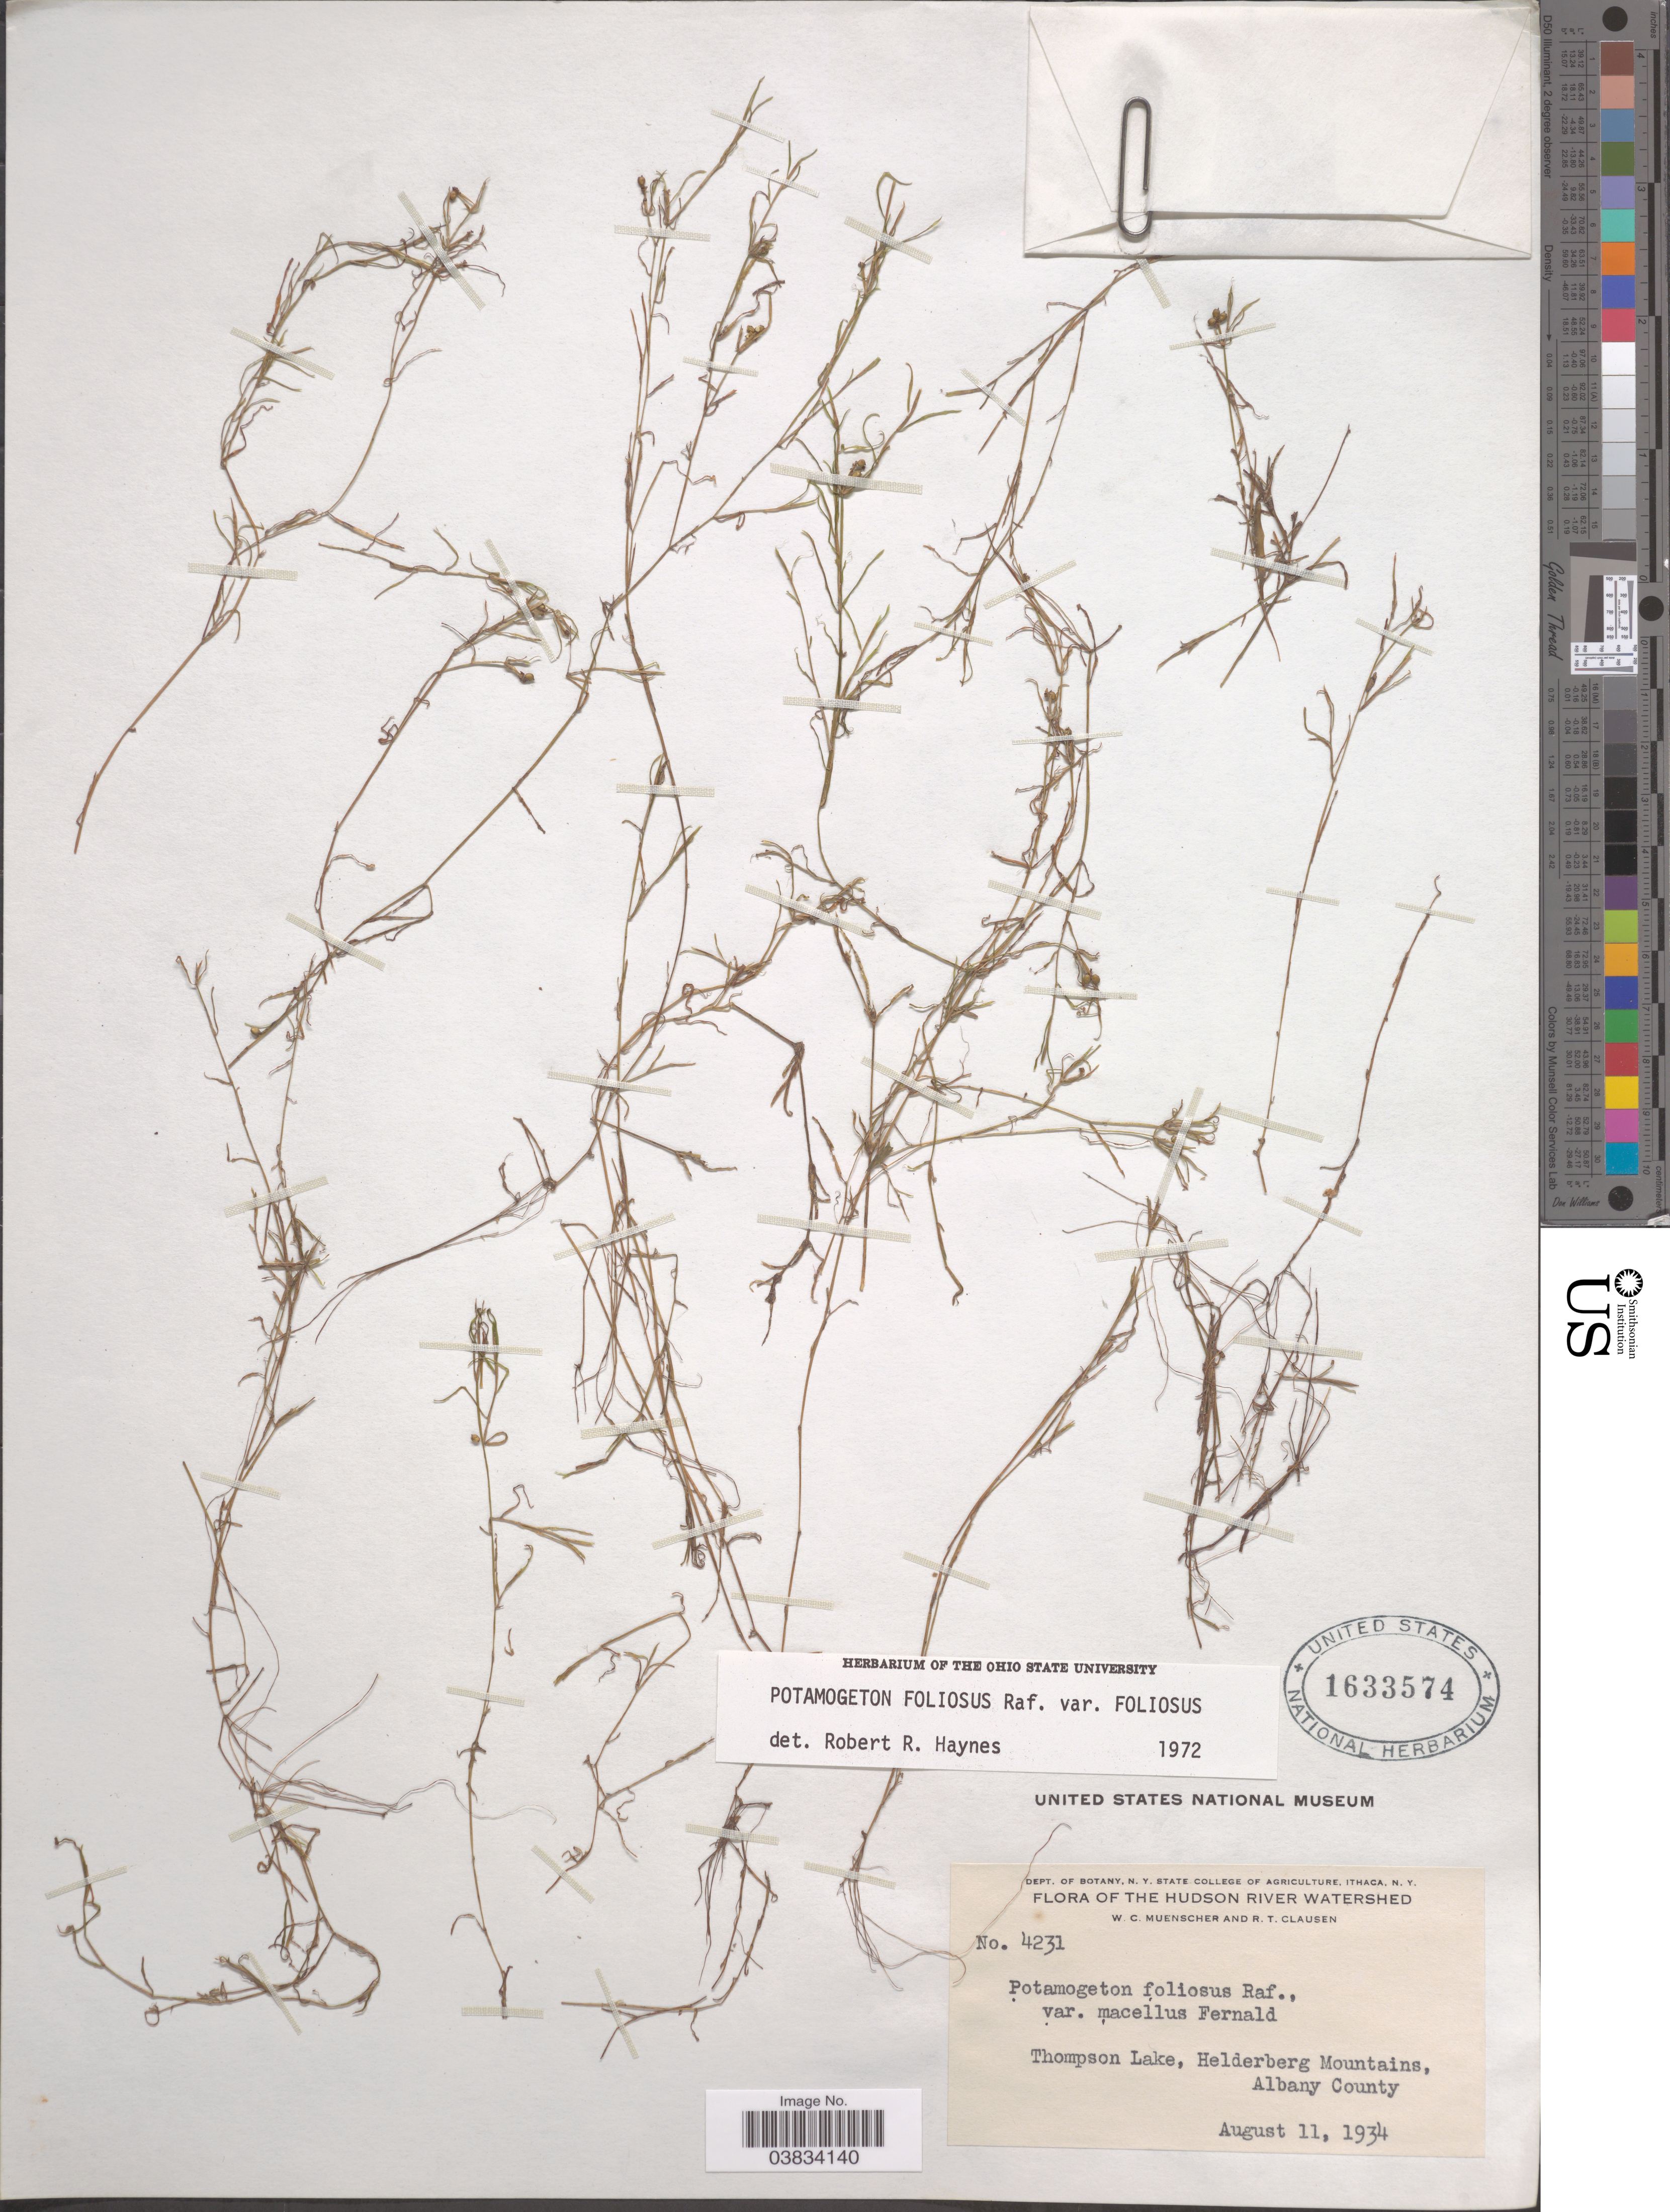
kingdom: Plantae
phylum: Tracheophyta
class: Liliopsida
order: Alismatales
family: Potamogetonaceae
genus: Potamogeton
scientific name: Potamogeton foliosus var. foliosus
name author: Raf.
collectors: W. Muenscher & R. T. Clausen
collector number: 4231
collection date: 1934-08-11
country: United States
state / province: New York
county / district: Albany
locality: The Hudson River Watershed. Thompson Lake, Helderberg Mountains, Albany County.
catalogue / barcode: US 1633574